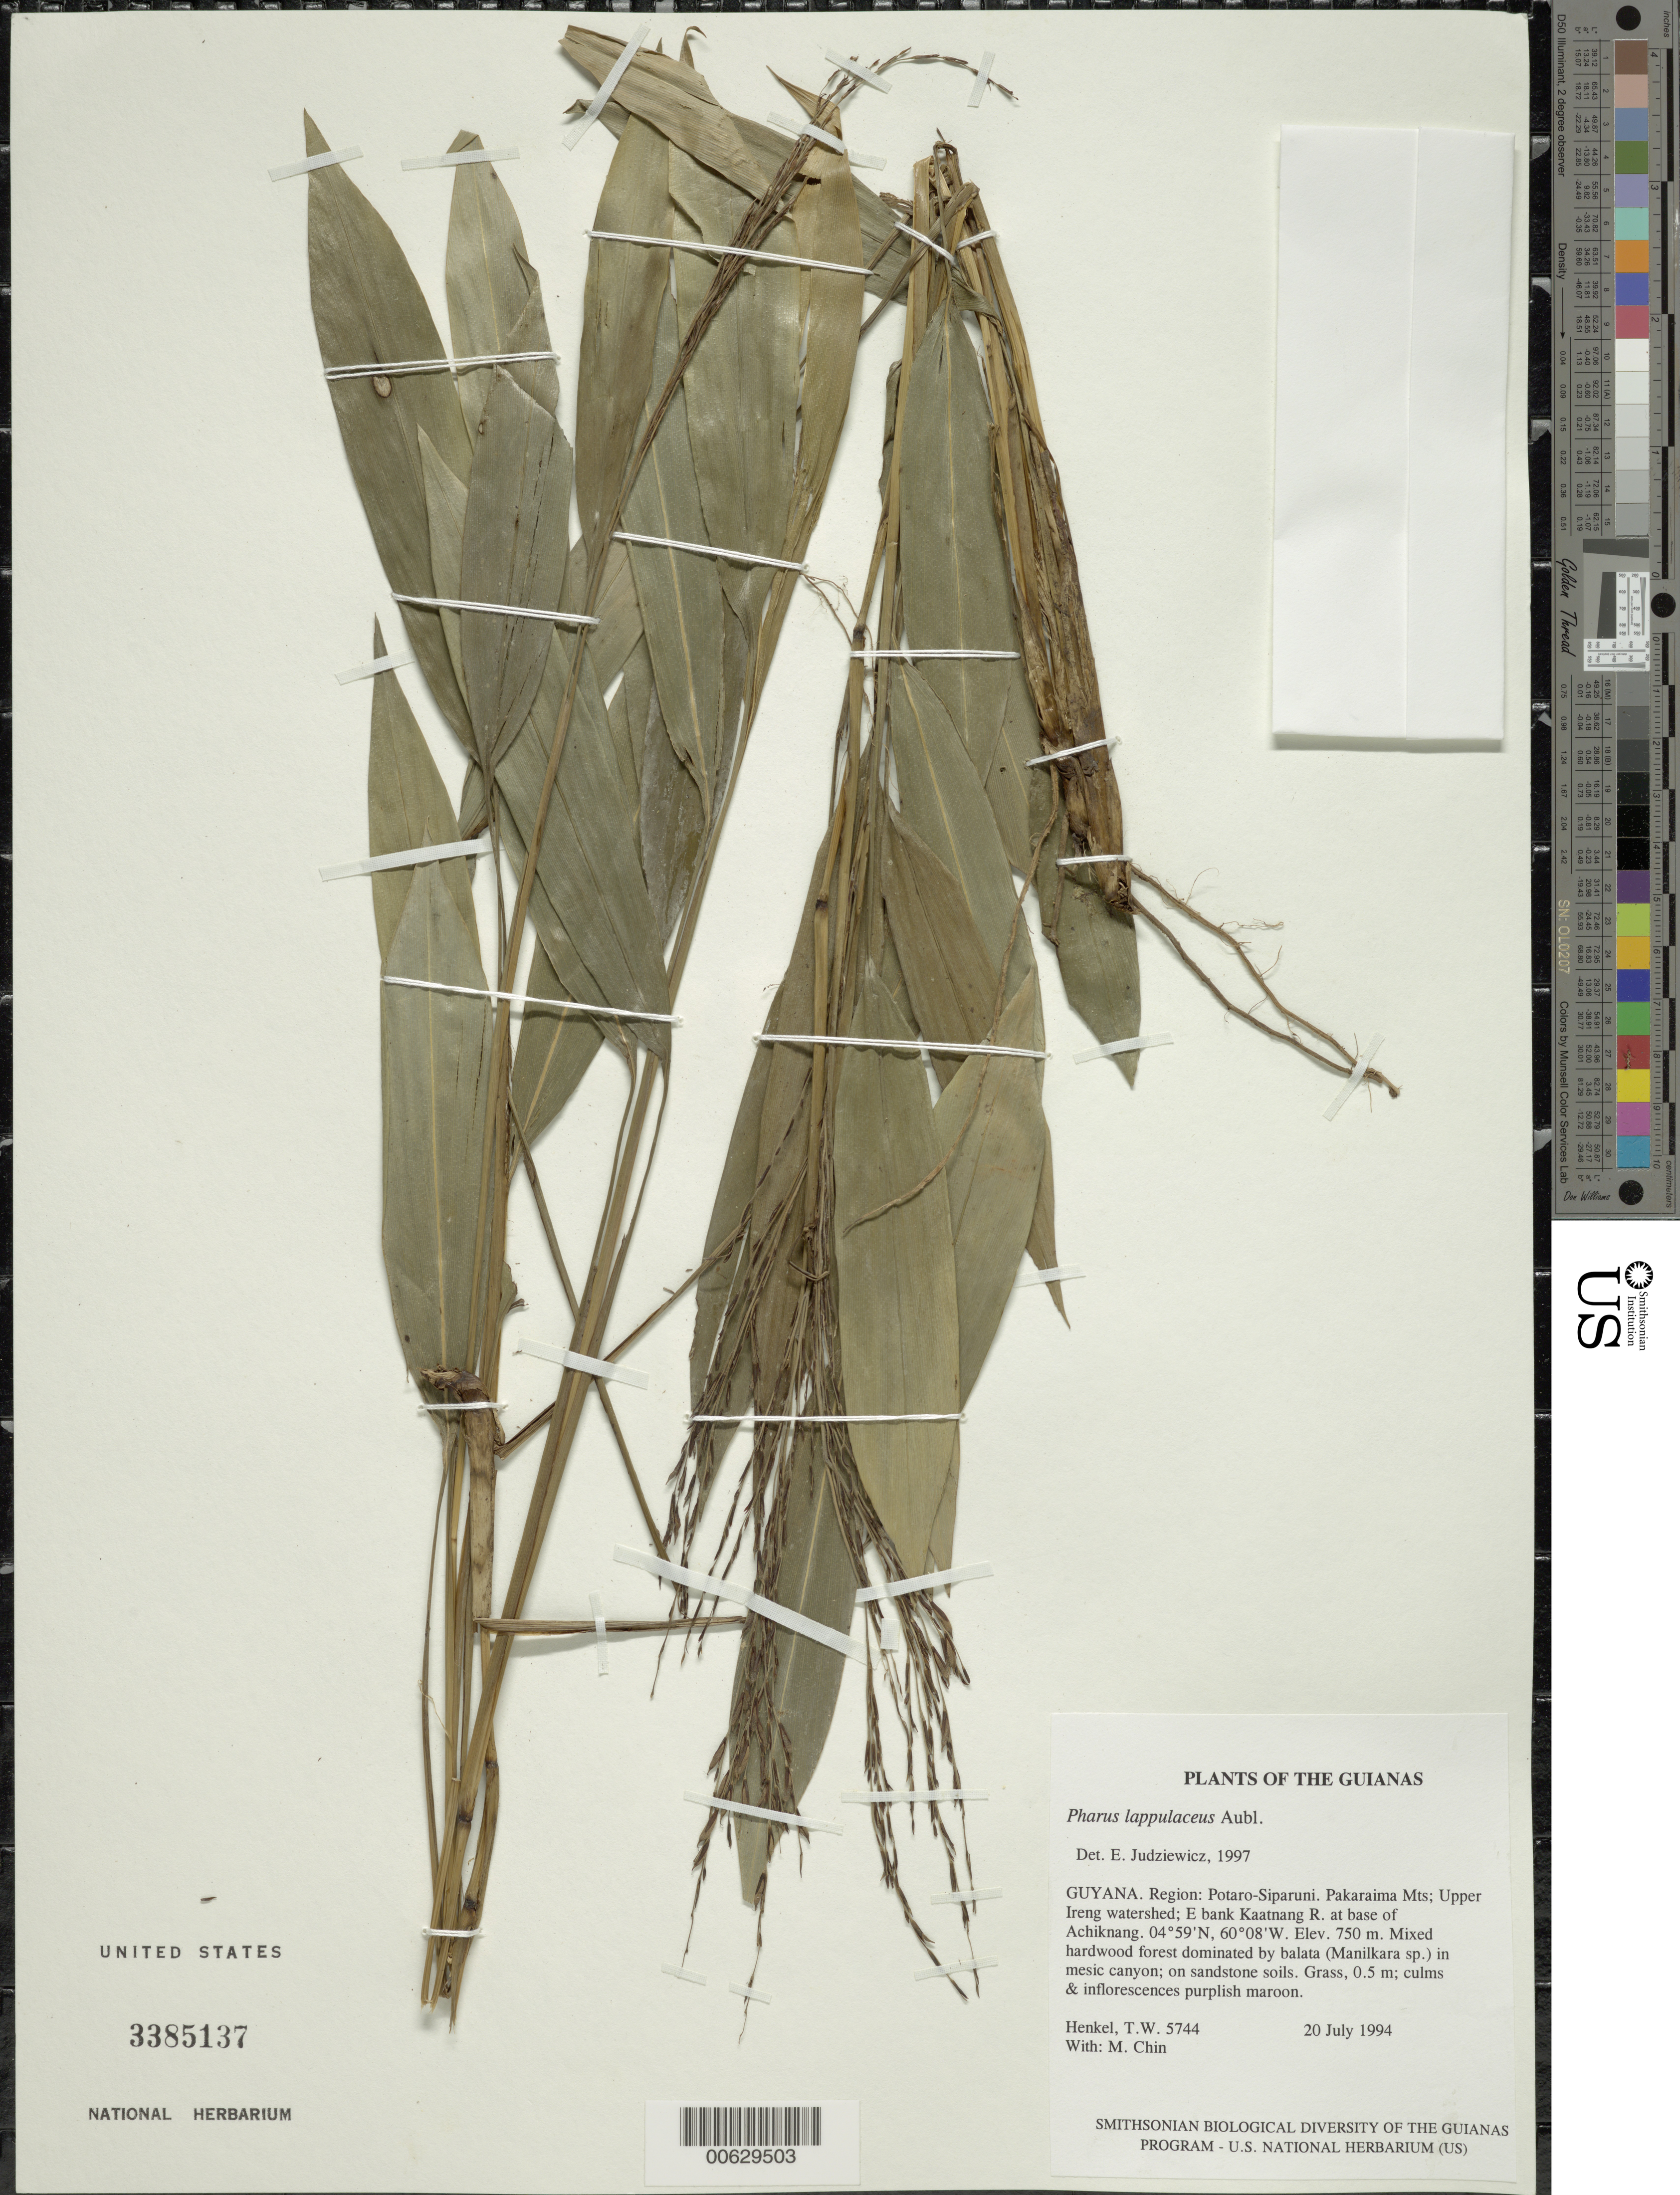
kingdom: Plantae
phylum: Tracheophyta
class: Liliopsida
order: Poales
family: Poaceae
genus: Pharus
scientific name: Pharus lappulaceus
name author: Aubl.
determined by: Judziewicz, E. J.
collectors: T. Henkel & M. Chin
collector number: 5744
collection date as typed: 20 July 1994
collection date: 1994-07-20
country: Guyana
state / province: Potaro-Siparuni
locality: Pakaraima Mts; Upper Ireng watershed; E bank Kaatnang R. at base of Achiknang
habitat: Mixed hardwood forest dominated by balata (Manilkara sp.) in mesic canyon; on sandstone soils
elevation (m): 750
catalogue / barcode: US 3385137-2